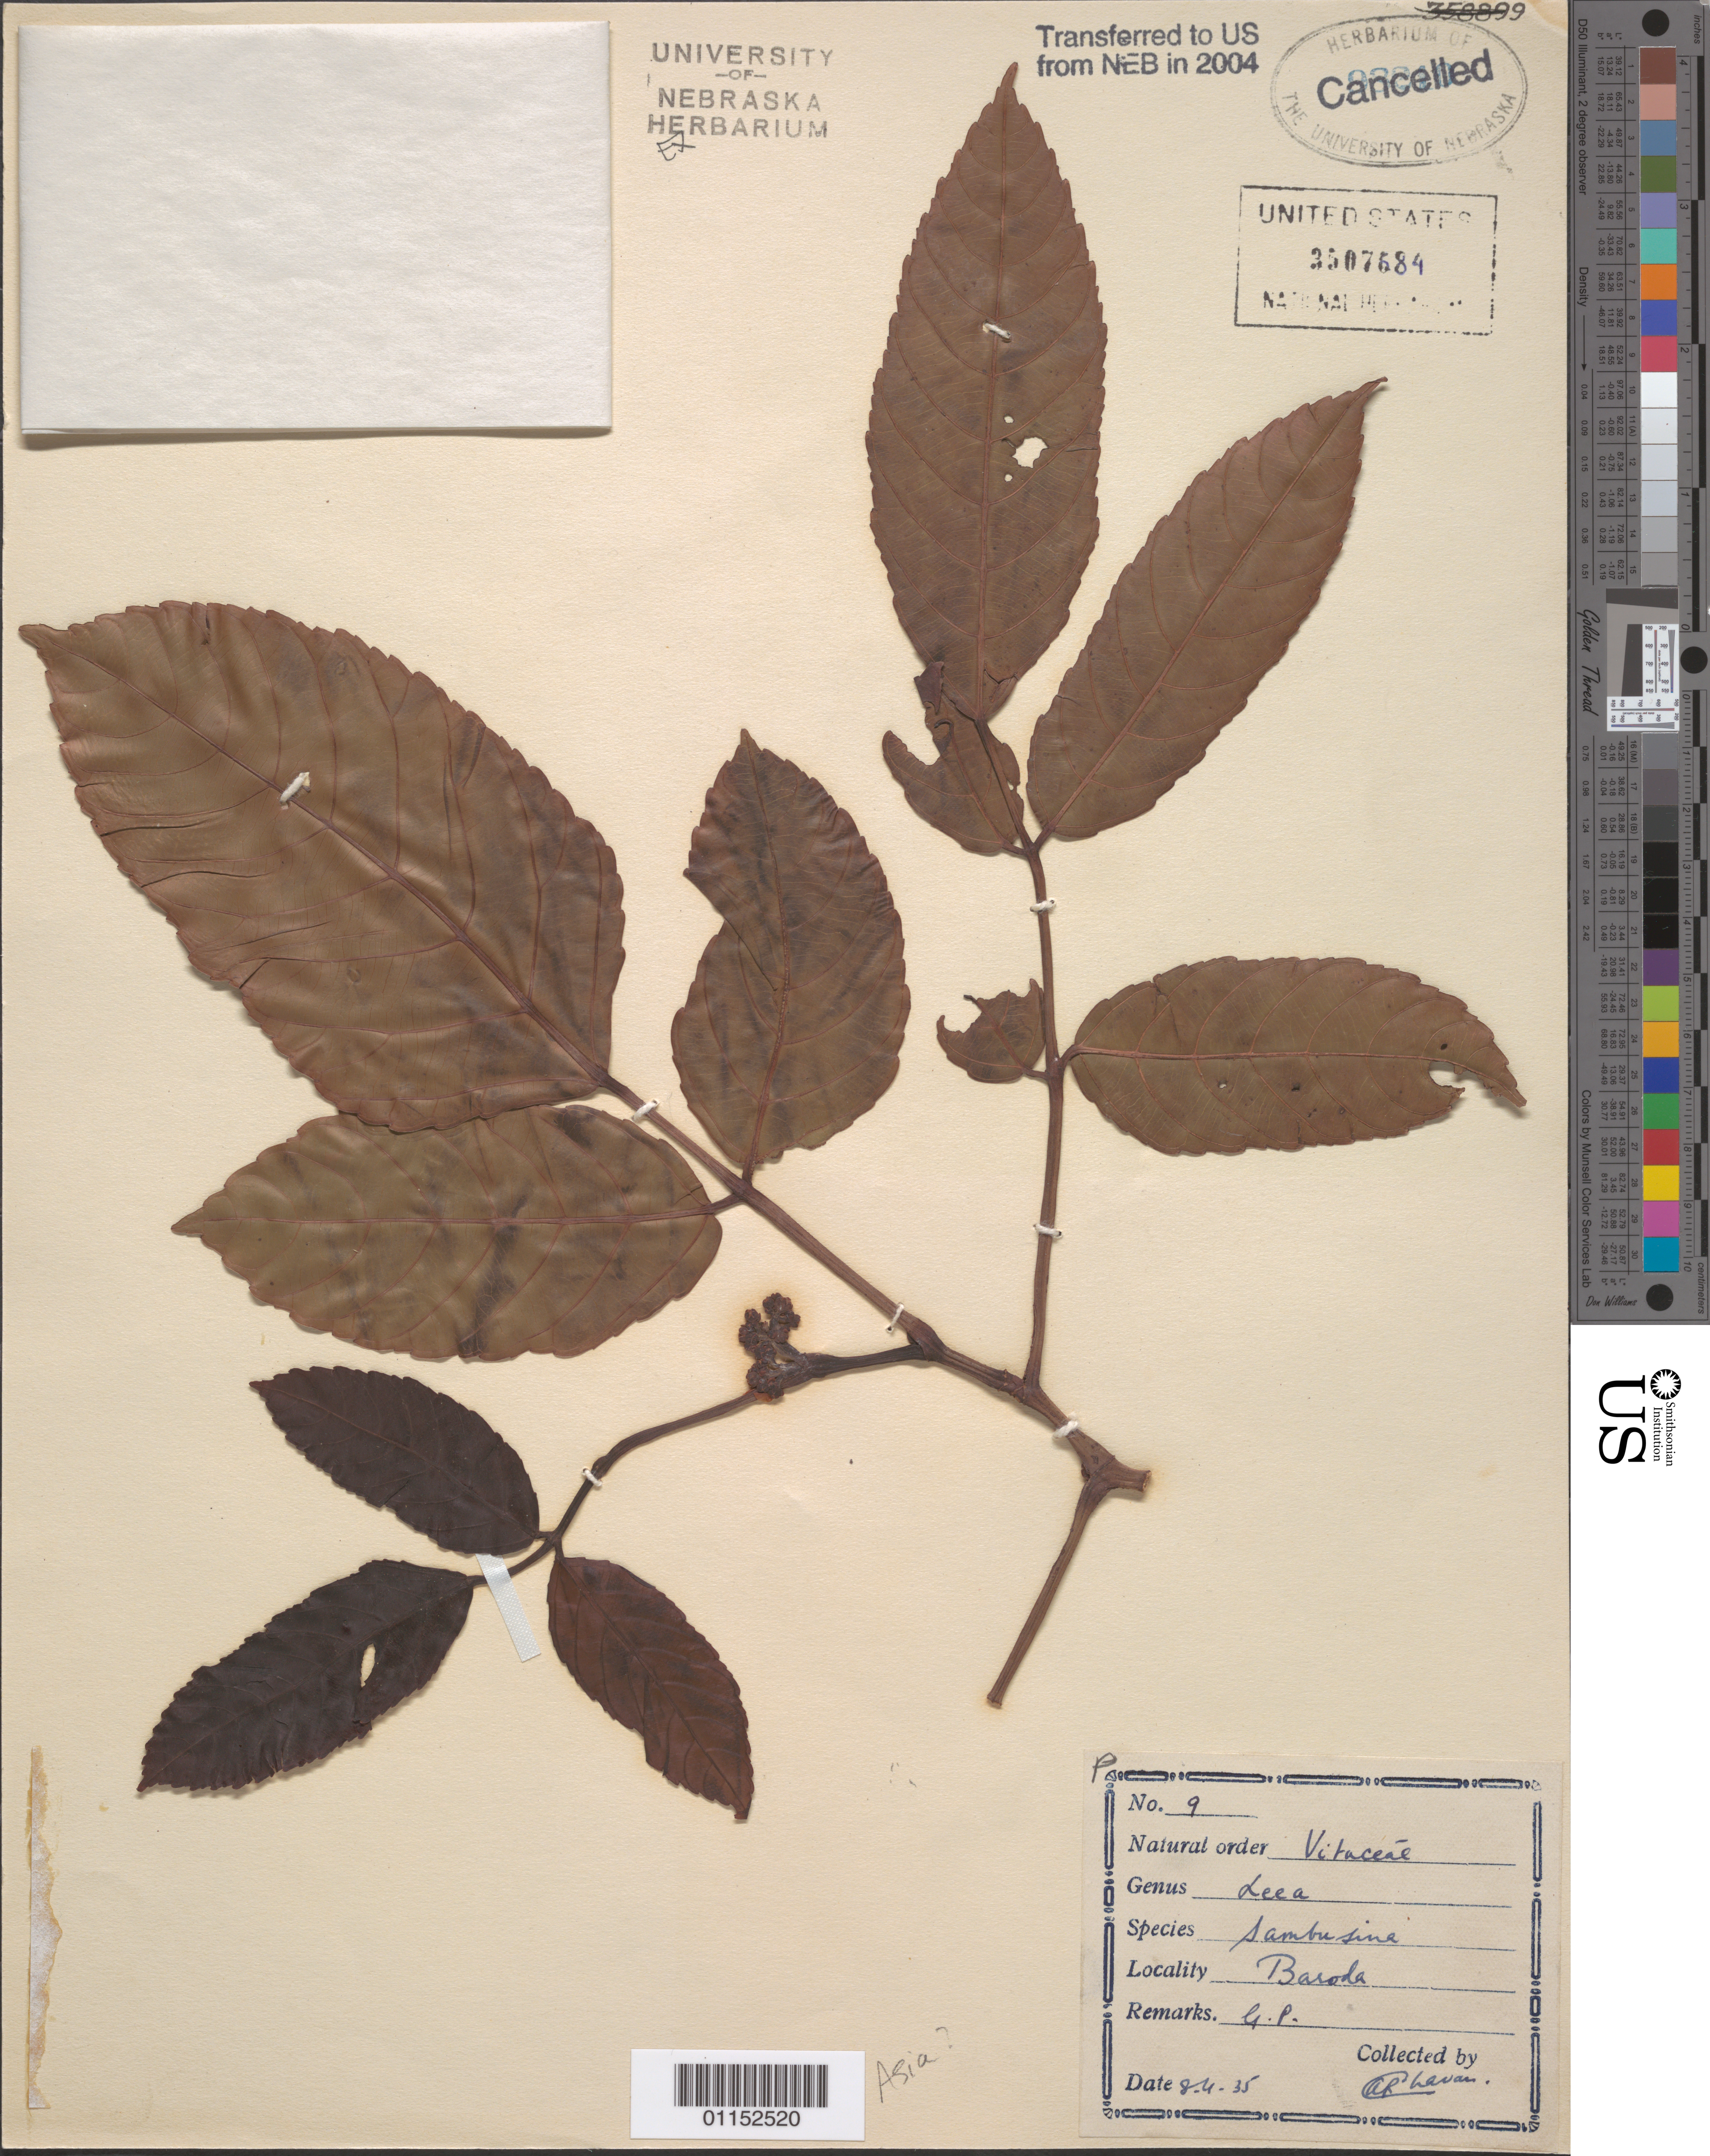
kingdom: Plantae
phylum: Tracheophyta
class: Magnoliopsida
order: Vitales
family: Vitaceae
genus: Leea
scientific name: Leea sp.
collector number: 9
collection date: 1935-04-08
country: India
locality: Basoda.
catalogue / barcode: US 3507684